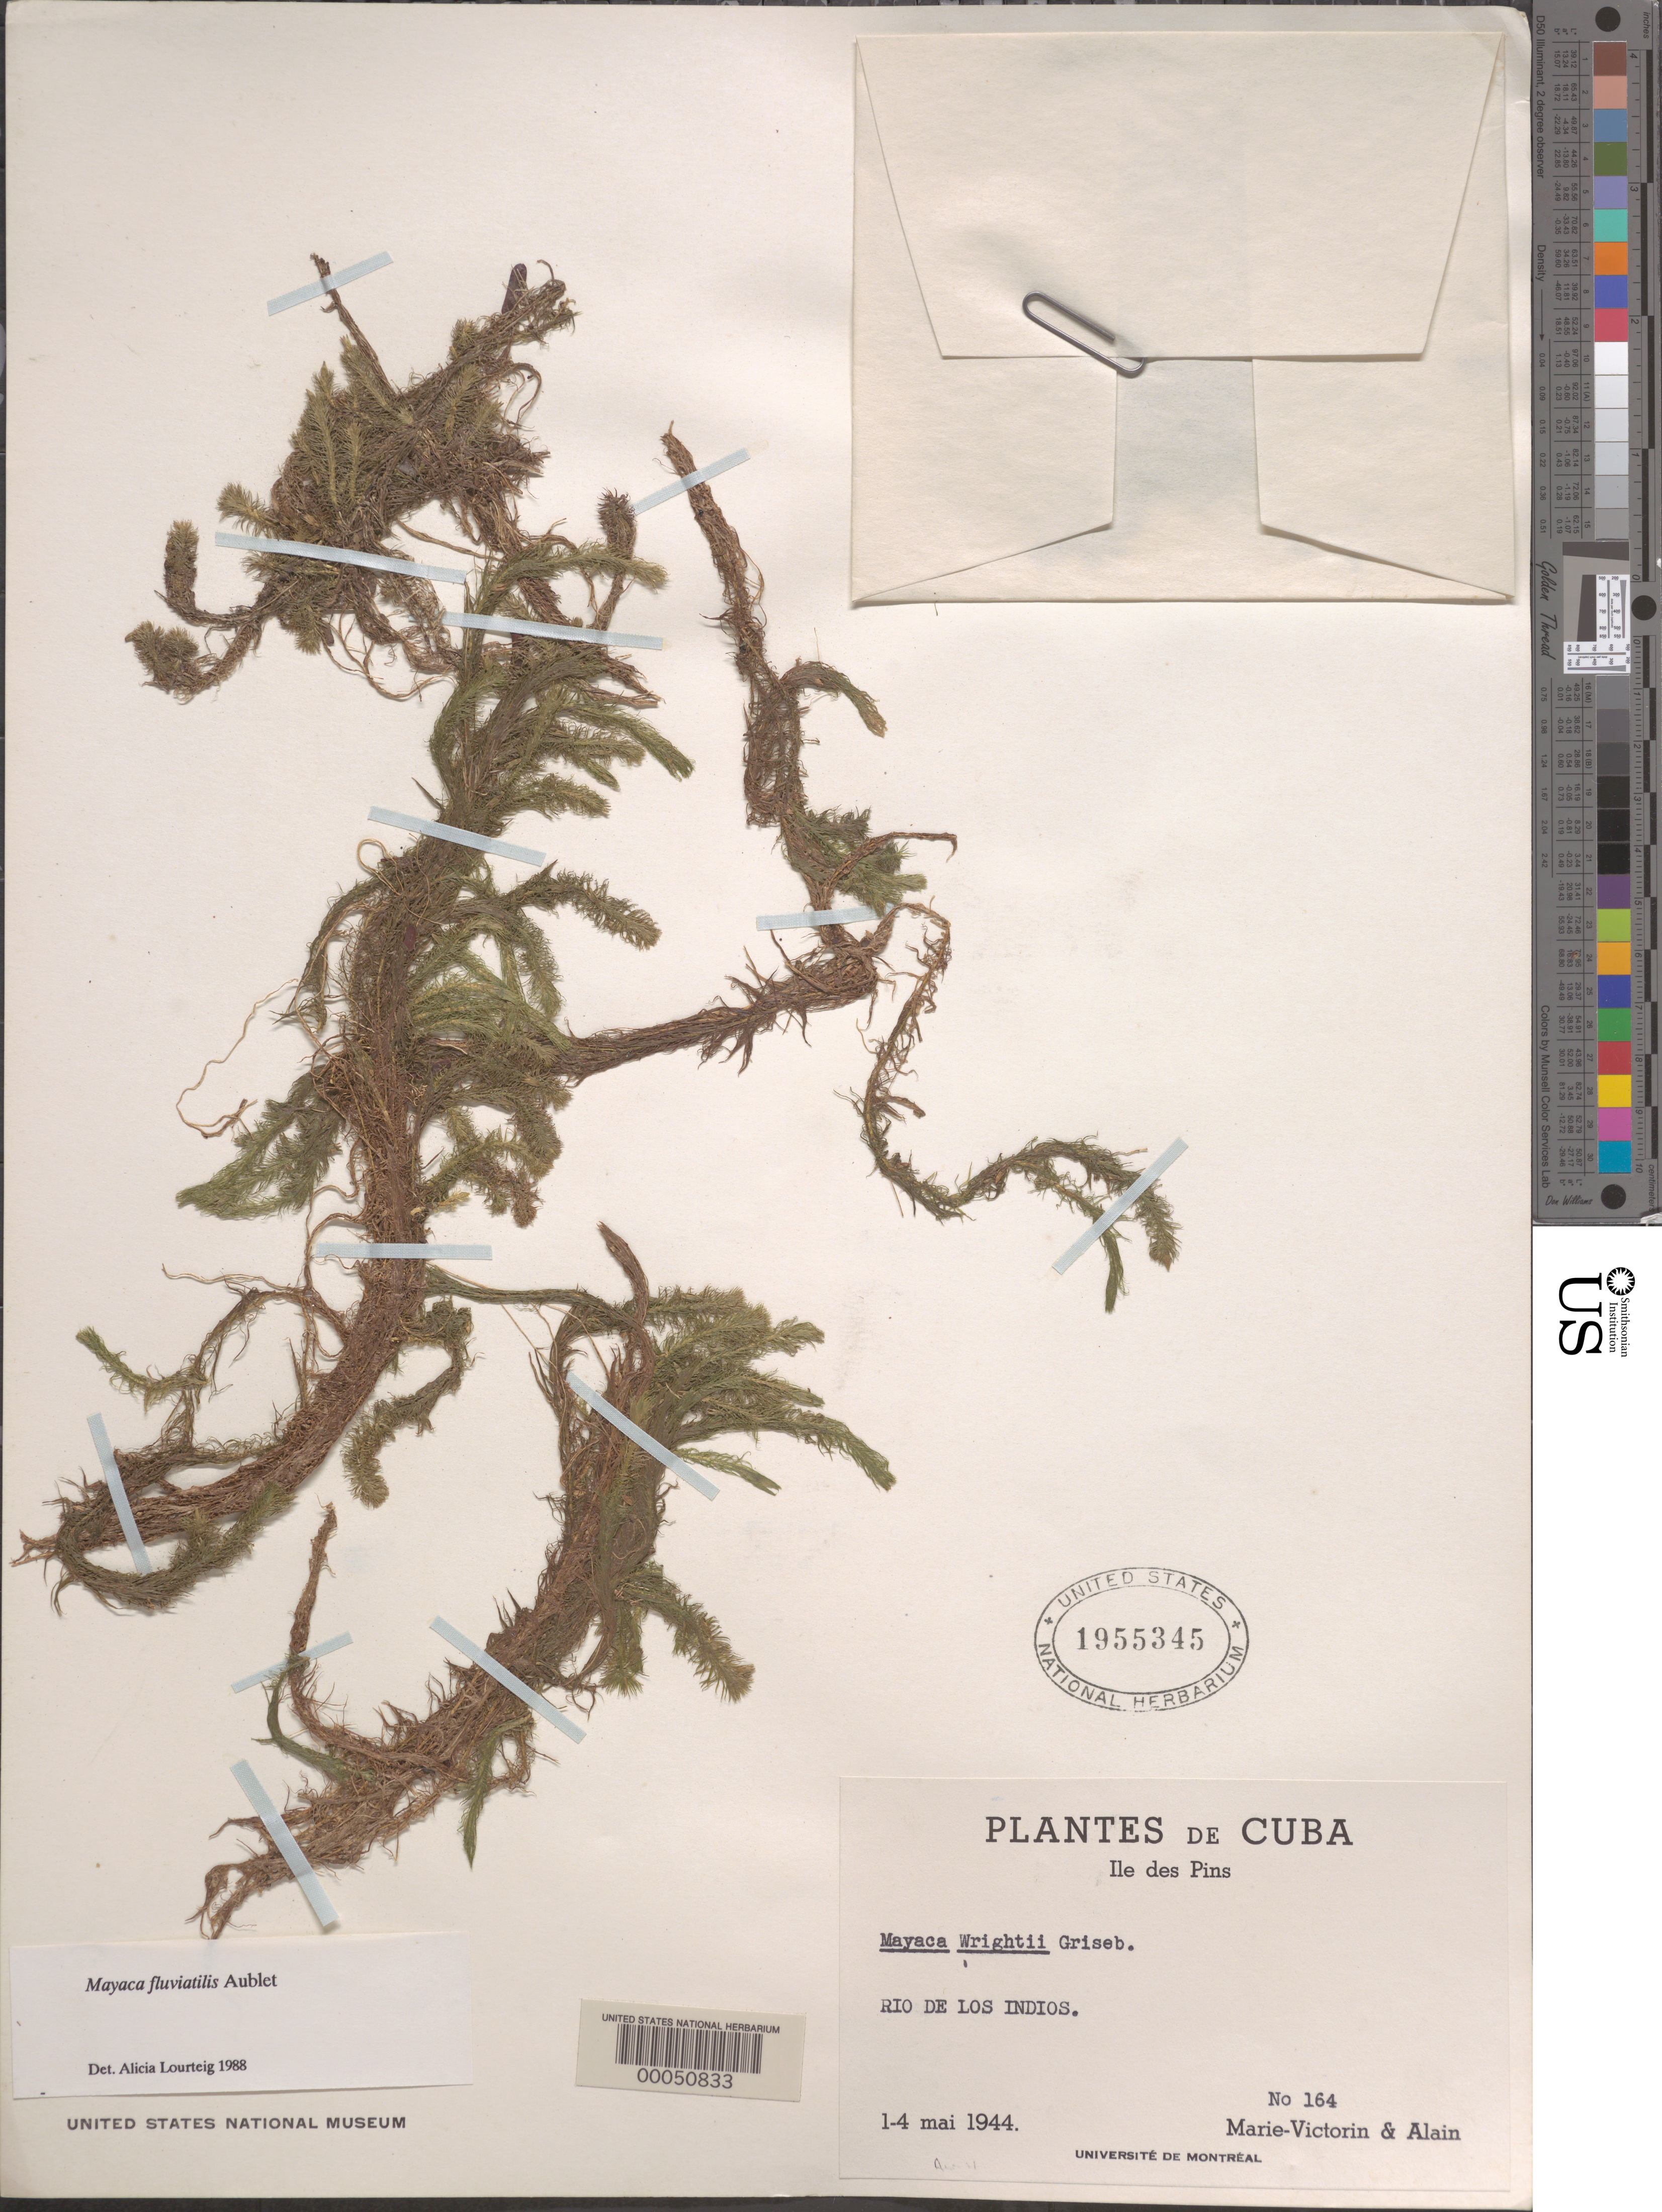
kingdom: Plantae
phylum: Tracheophyta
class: Liliopsida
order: Poales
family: Mayacaceae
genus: Mayaca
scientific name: Mayaca fluviatilis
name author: Aubl.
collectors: Fr. Marie-Victorin & A. H. Liogier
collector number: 164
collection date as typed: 01 May 1944 to 04 May 1944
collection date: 1944-05-01/1944-05-04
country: Cuba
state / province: Isla de La Juventud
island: Isla de La Juventud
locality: Isle of pines, rio de los indios. [province originally recorded as la habana.]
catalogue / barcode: US 1955345